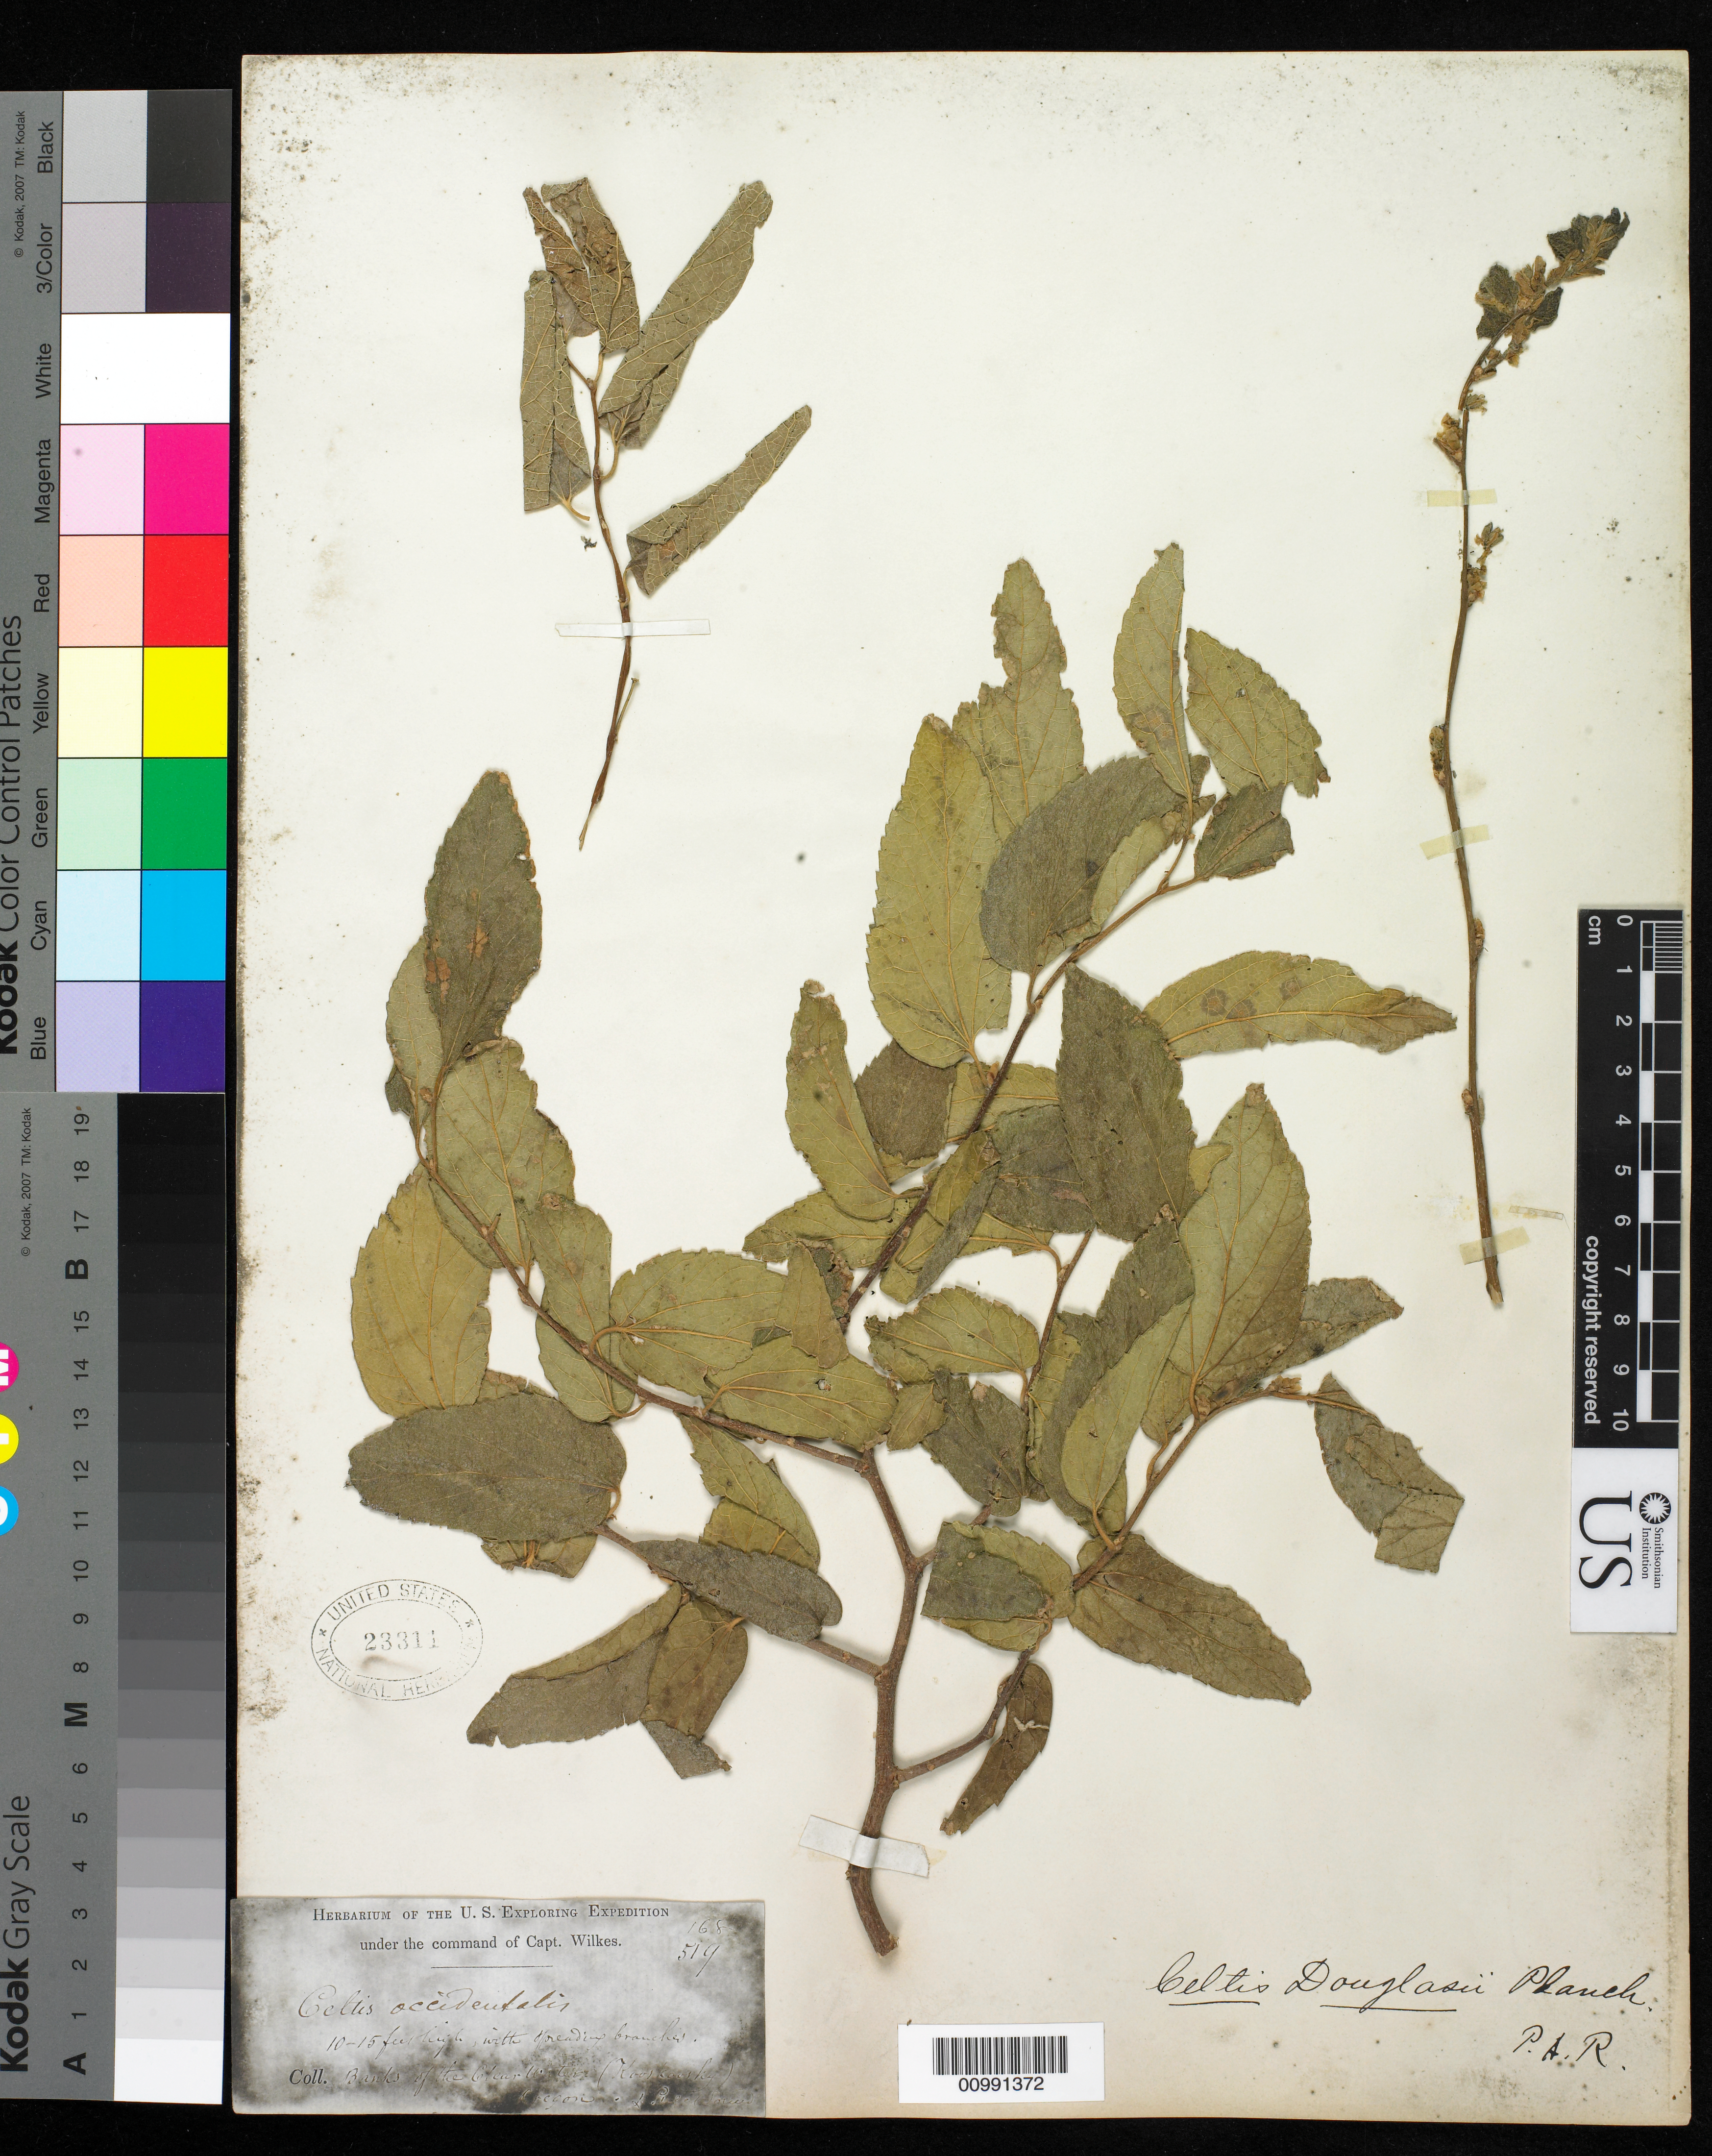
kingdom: Plantae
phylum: Tracheophyta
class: Magnoliopsida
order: Rosales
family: Cannabaceae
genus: Celtis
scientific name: Celtis douglasii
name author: Planch.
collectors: Wilkes Explor. Exped.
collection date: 1838/1842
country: United States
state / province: Oregon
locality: Banks of the clear water (Kooskooshy) & Puget Sound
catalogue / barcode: US 23311